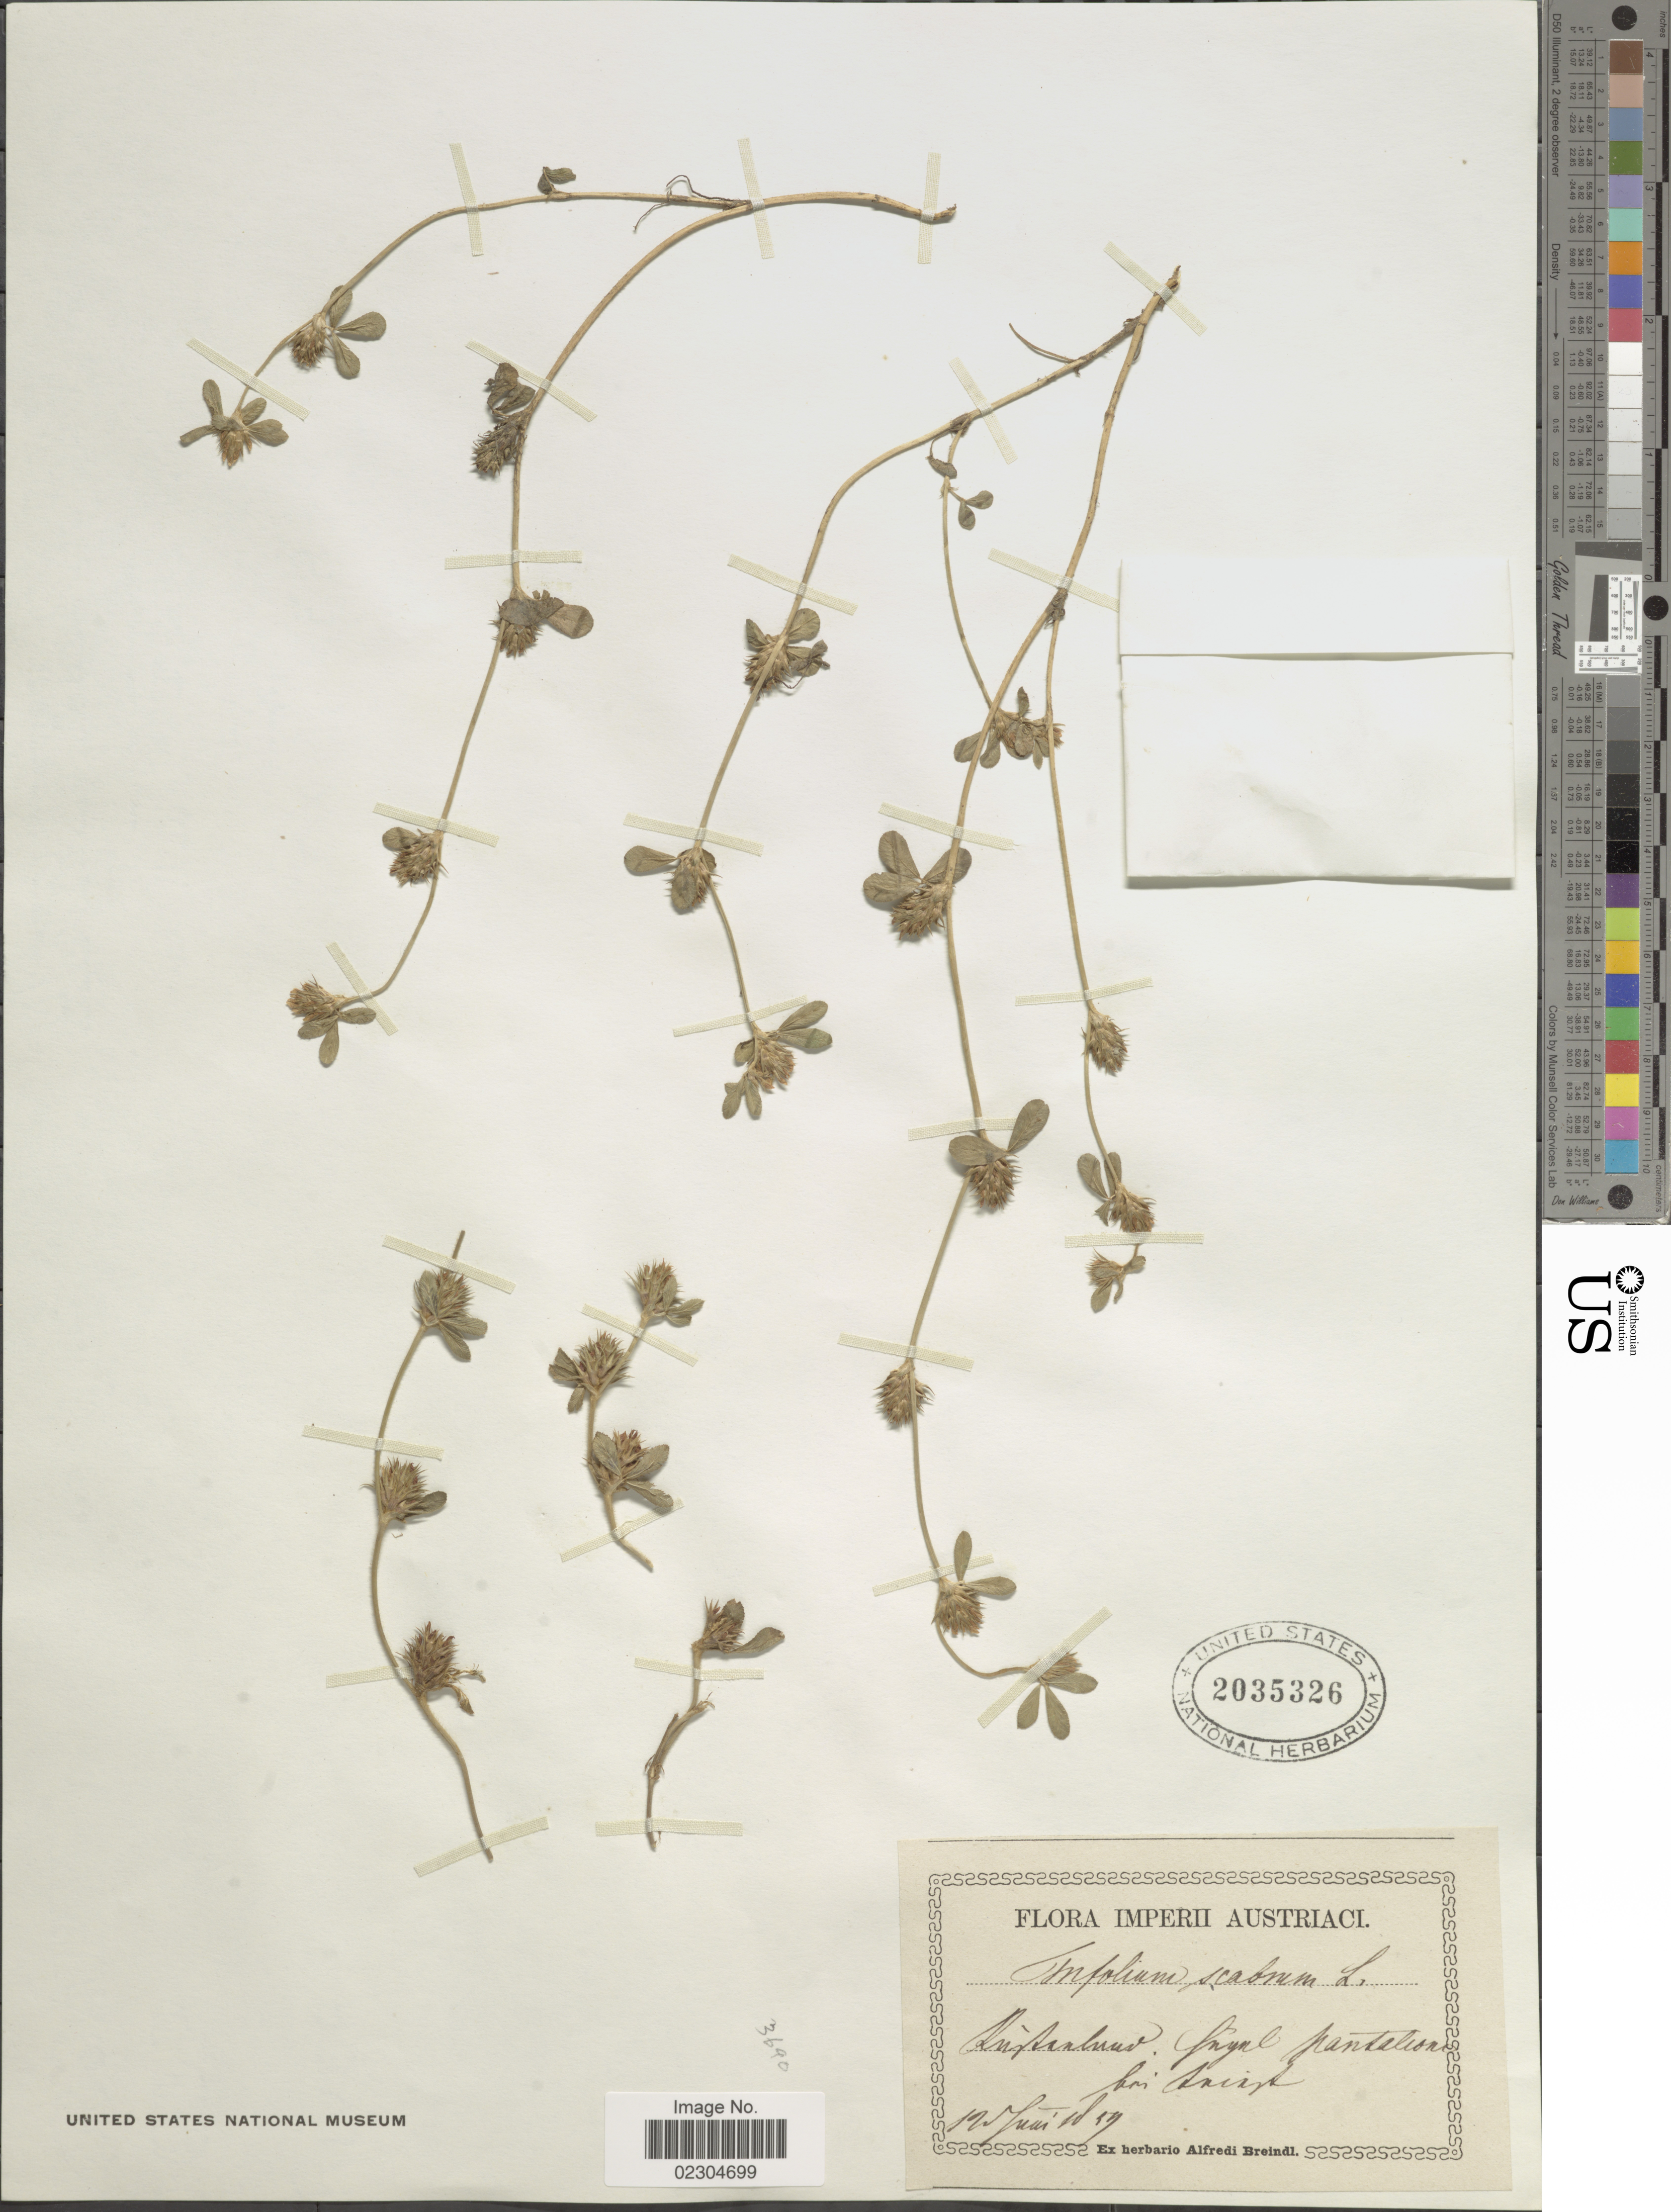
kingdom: Plantae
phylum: Tracheophyta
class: Magnoliopsida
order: Fabales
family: Fabaceae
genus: Trifolium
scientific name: Trifolium scabrum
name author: L.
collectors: Ex herb. Alfredi Breindl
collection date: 1859-06-12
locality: Imperii Austriaci. Zufanluw. fnynl pantalions bei Aninsk [interpreted]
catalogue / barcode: US 2035326